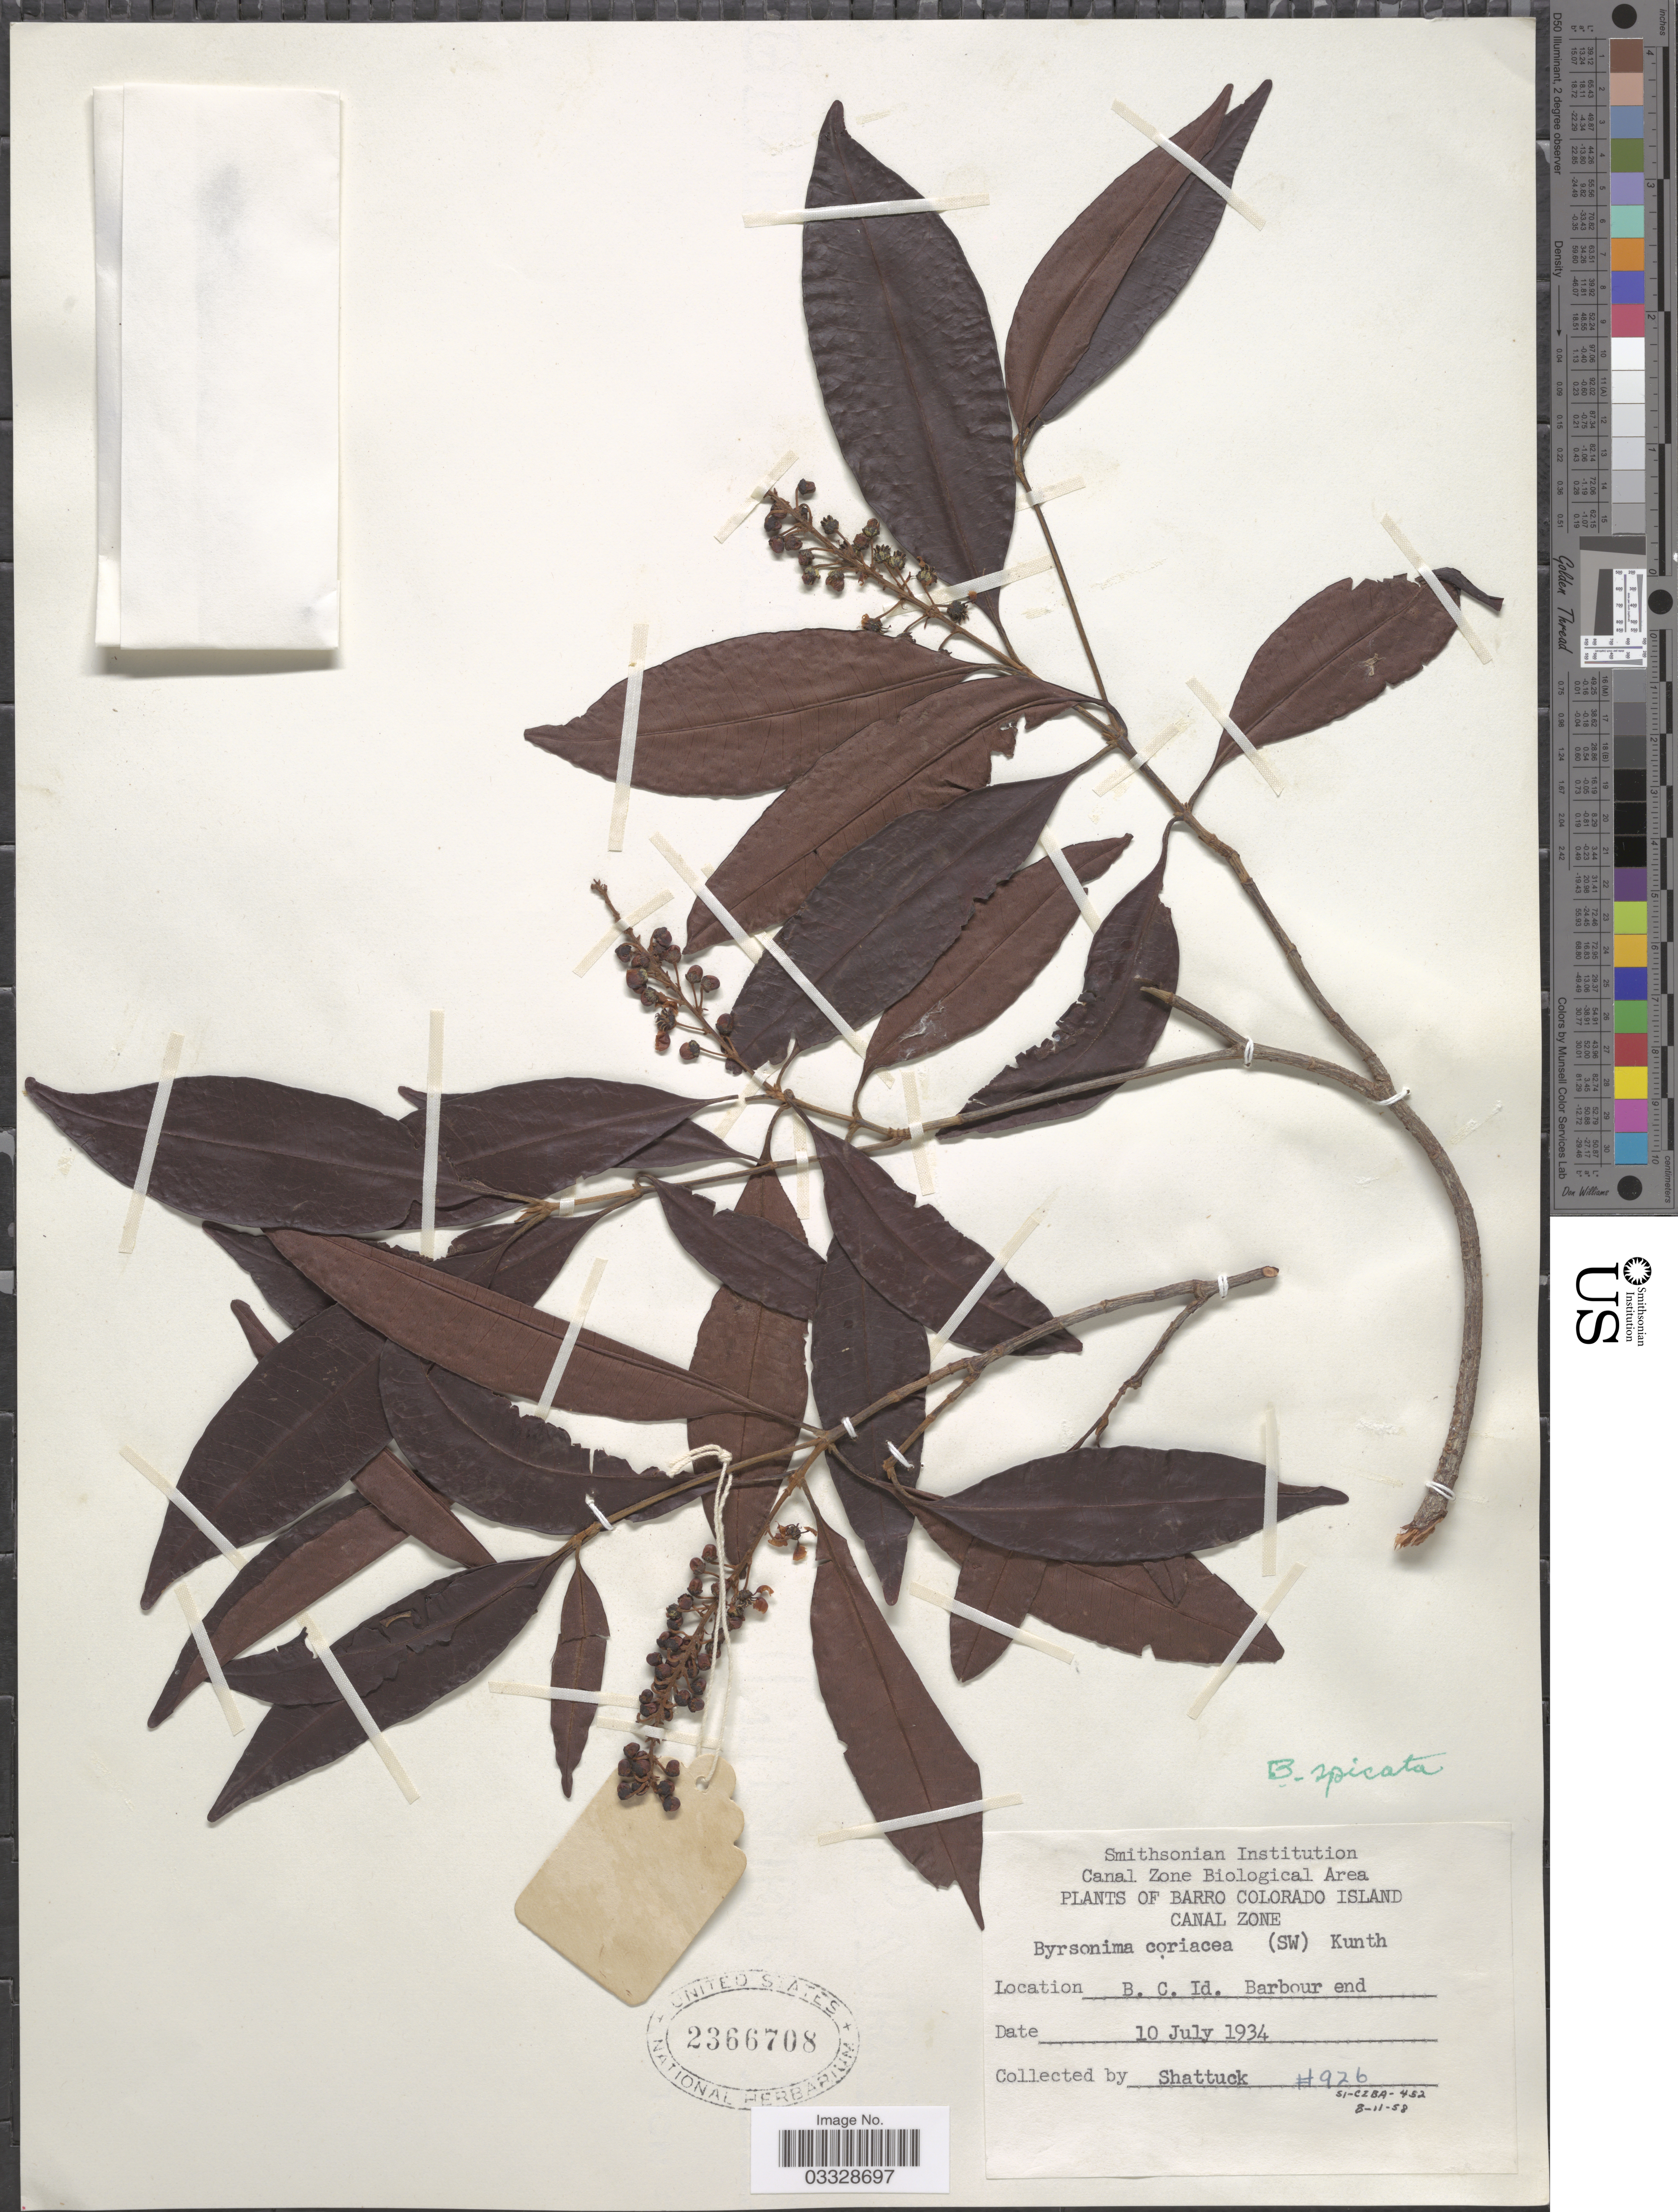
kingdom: Plantae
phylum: Tracheophyta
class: Magnoliopsida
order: Malpighiales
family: Malpighiaceae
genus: Byrsonima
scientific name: Byrsonima spicata (Cav.) DC.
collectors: Shattuck, --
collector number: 926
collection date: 1934-07-10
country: Panama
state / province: Panamá Oeste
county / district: Canal Zone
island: Barro Colorado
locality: Barro Colorado Island. Canal Zone. B. C. Id. Barbour end.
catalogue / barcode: US 2366708